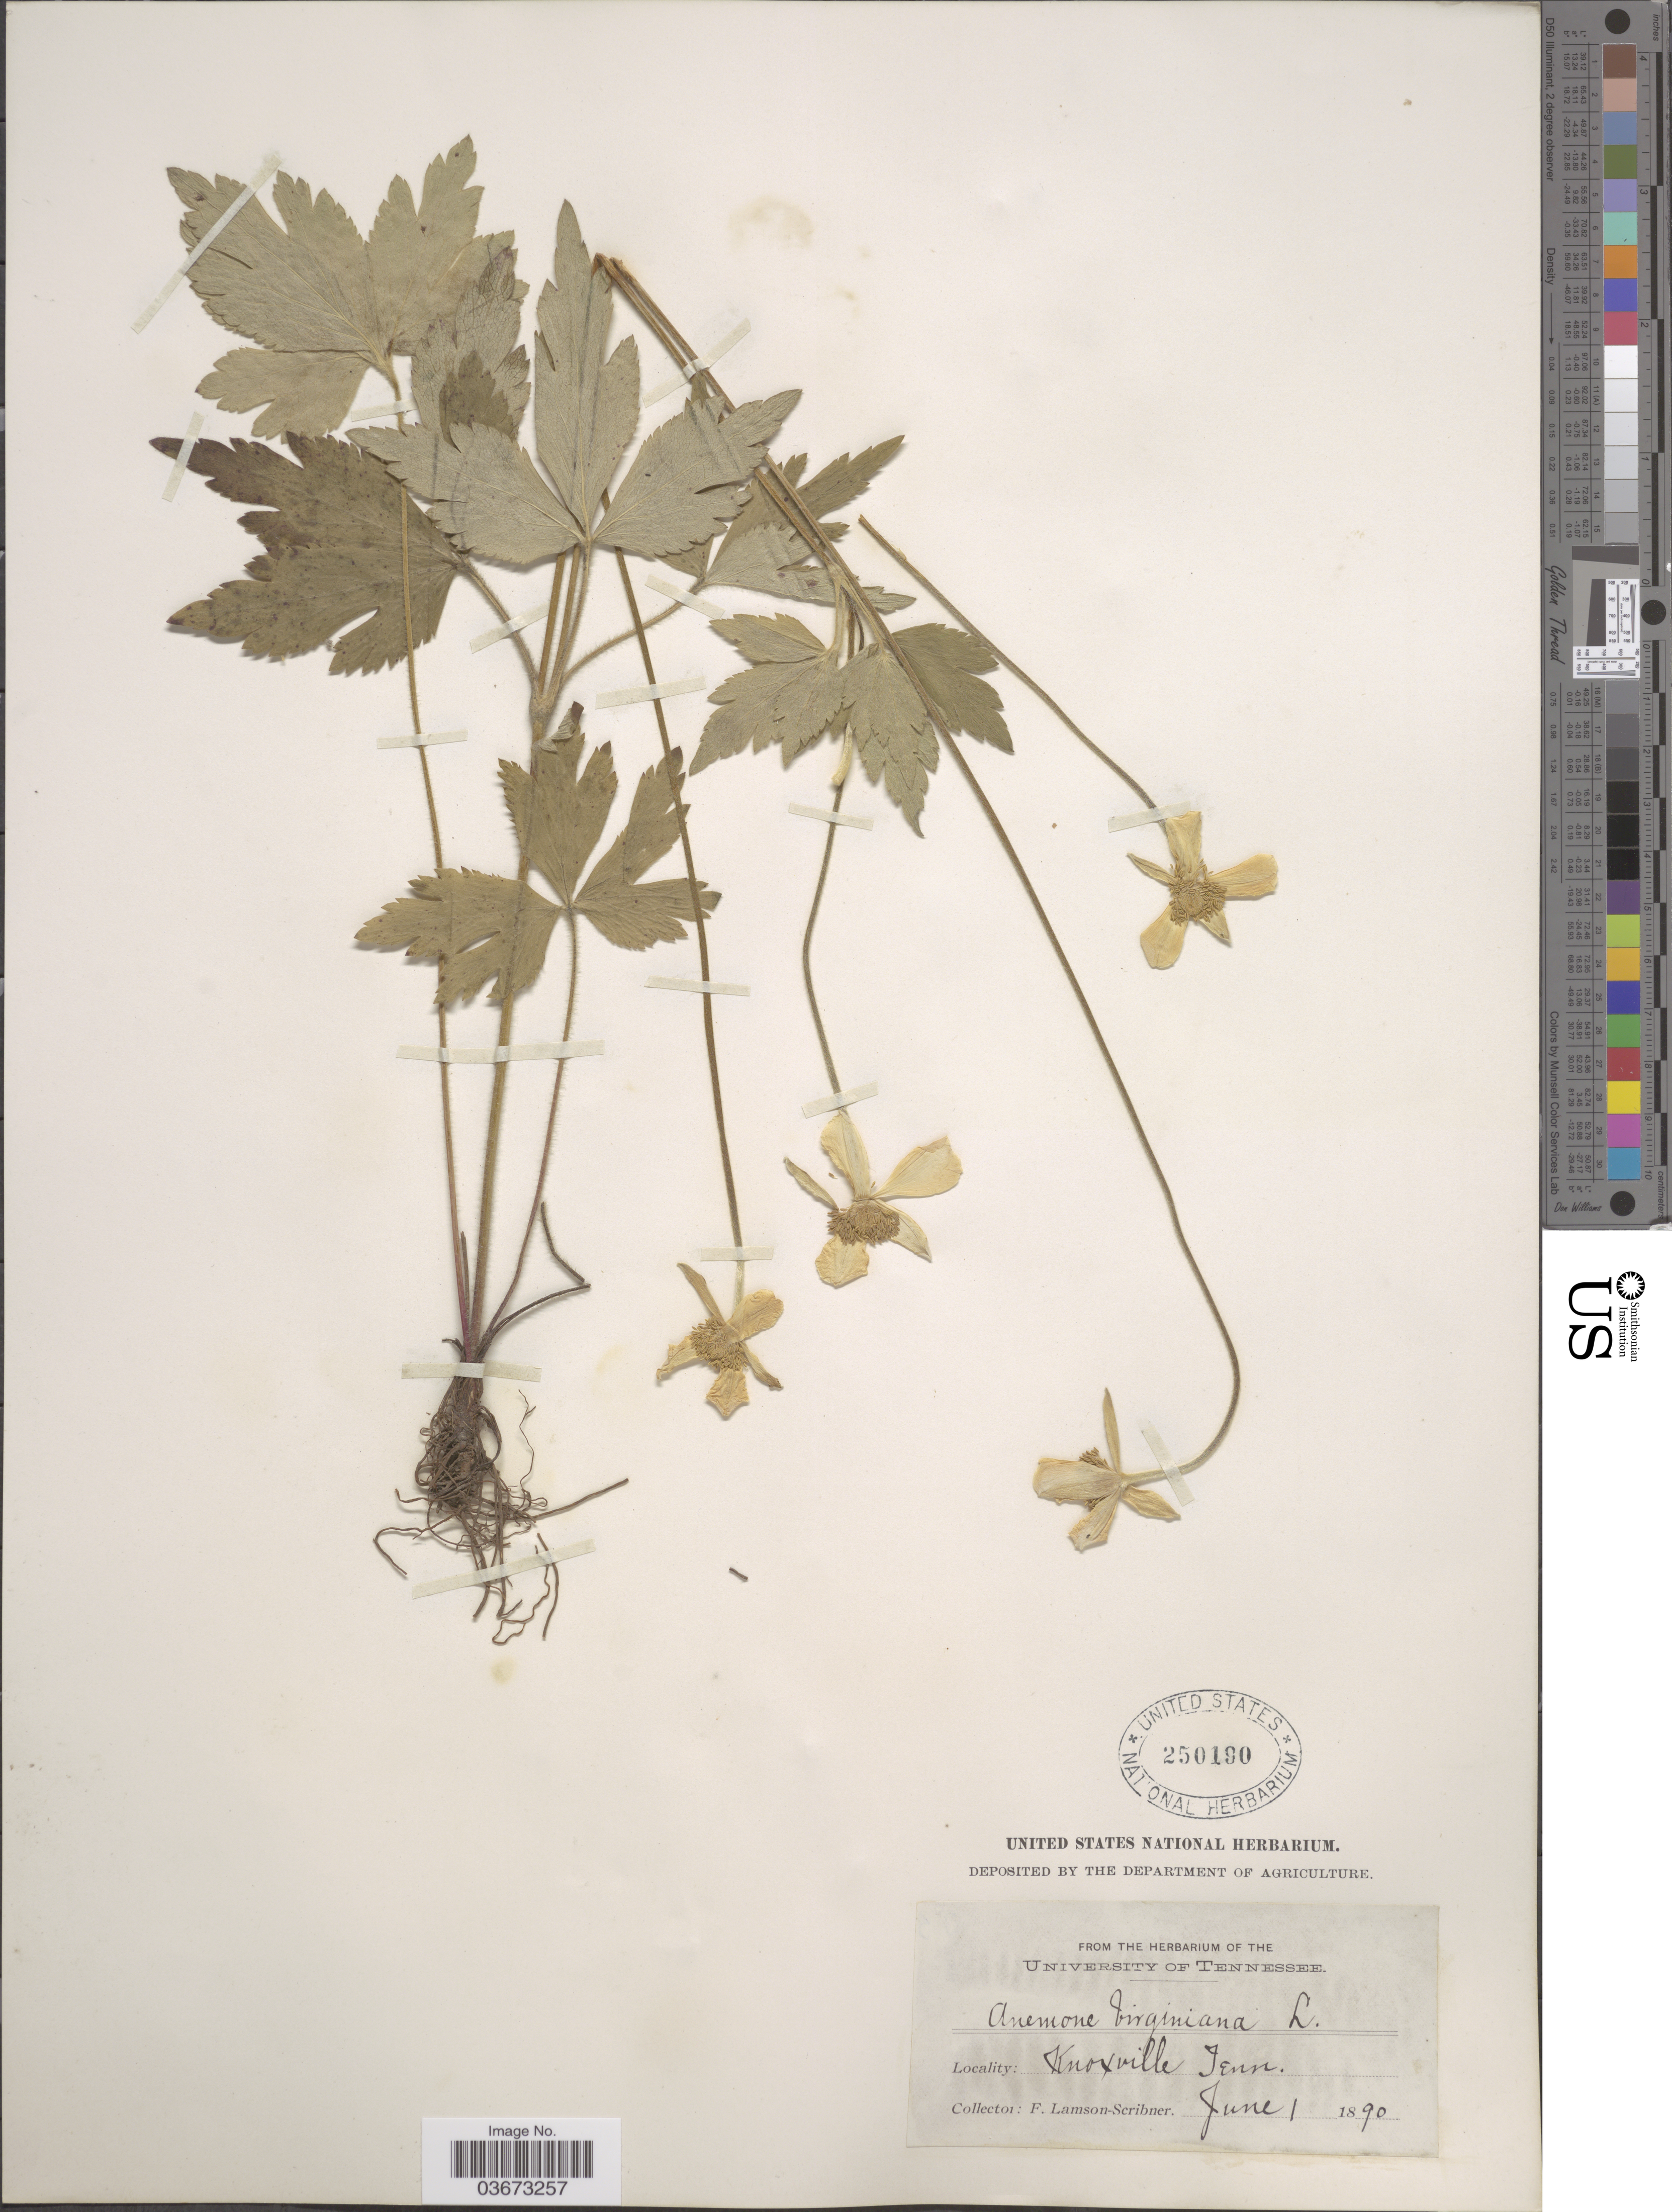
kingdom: Plantae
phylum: Tracheophyta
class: Magnoliopsida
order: Ranunculales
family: Ranunculaceae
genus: Anemone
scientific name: Anemone virginiana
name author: L.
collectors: F. Lamson-Scribner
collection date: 1890-06-01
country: United States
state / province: Tennessee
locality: Knoxville.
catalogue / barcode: US 250190